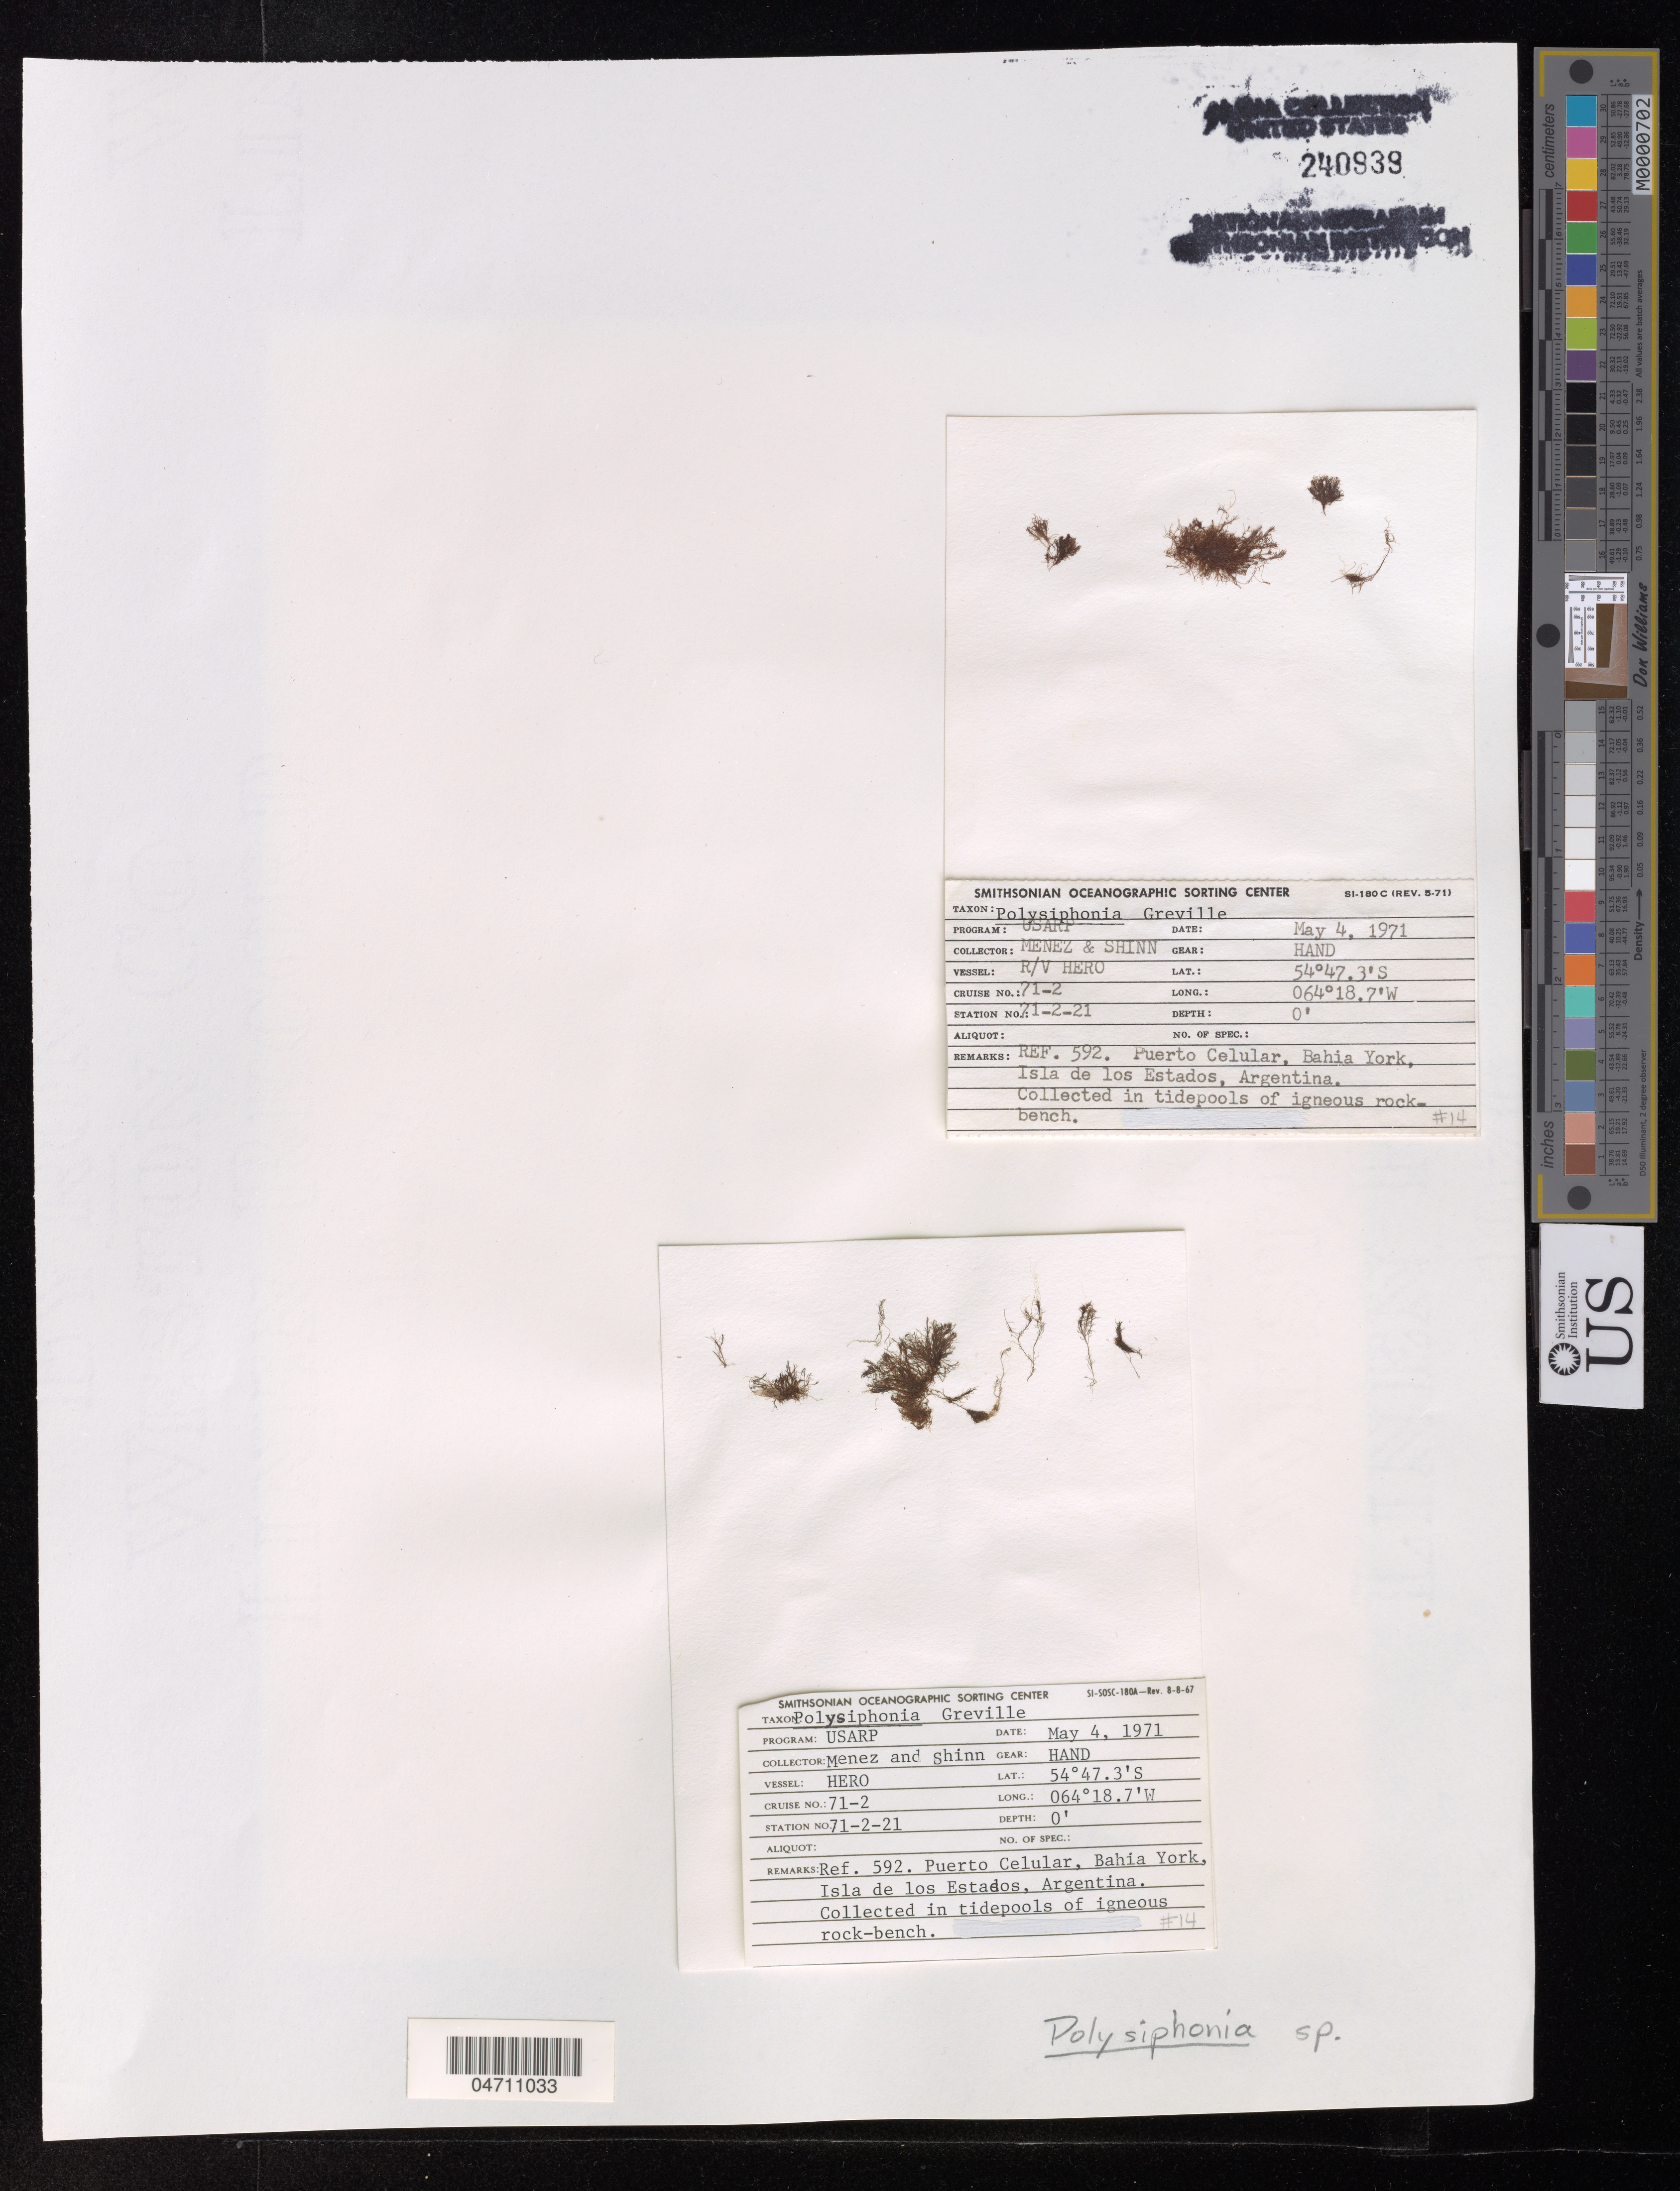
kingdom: Plantae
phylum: Rhodophyta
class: Florideophyceae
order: Ceramiales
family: Rhodomelaceae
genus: Polysiphonia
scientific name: Polysiphonia sp.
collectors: Menez & -. Shinn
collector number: Station no. 71-2-21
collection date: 1971-05-04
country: Argentina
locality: Puerto Celular, Bahia York, Isla de los Estados.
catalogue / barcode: US 240939